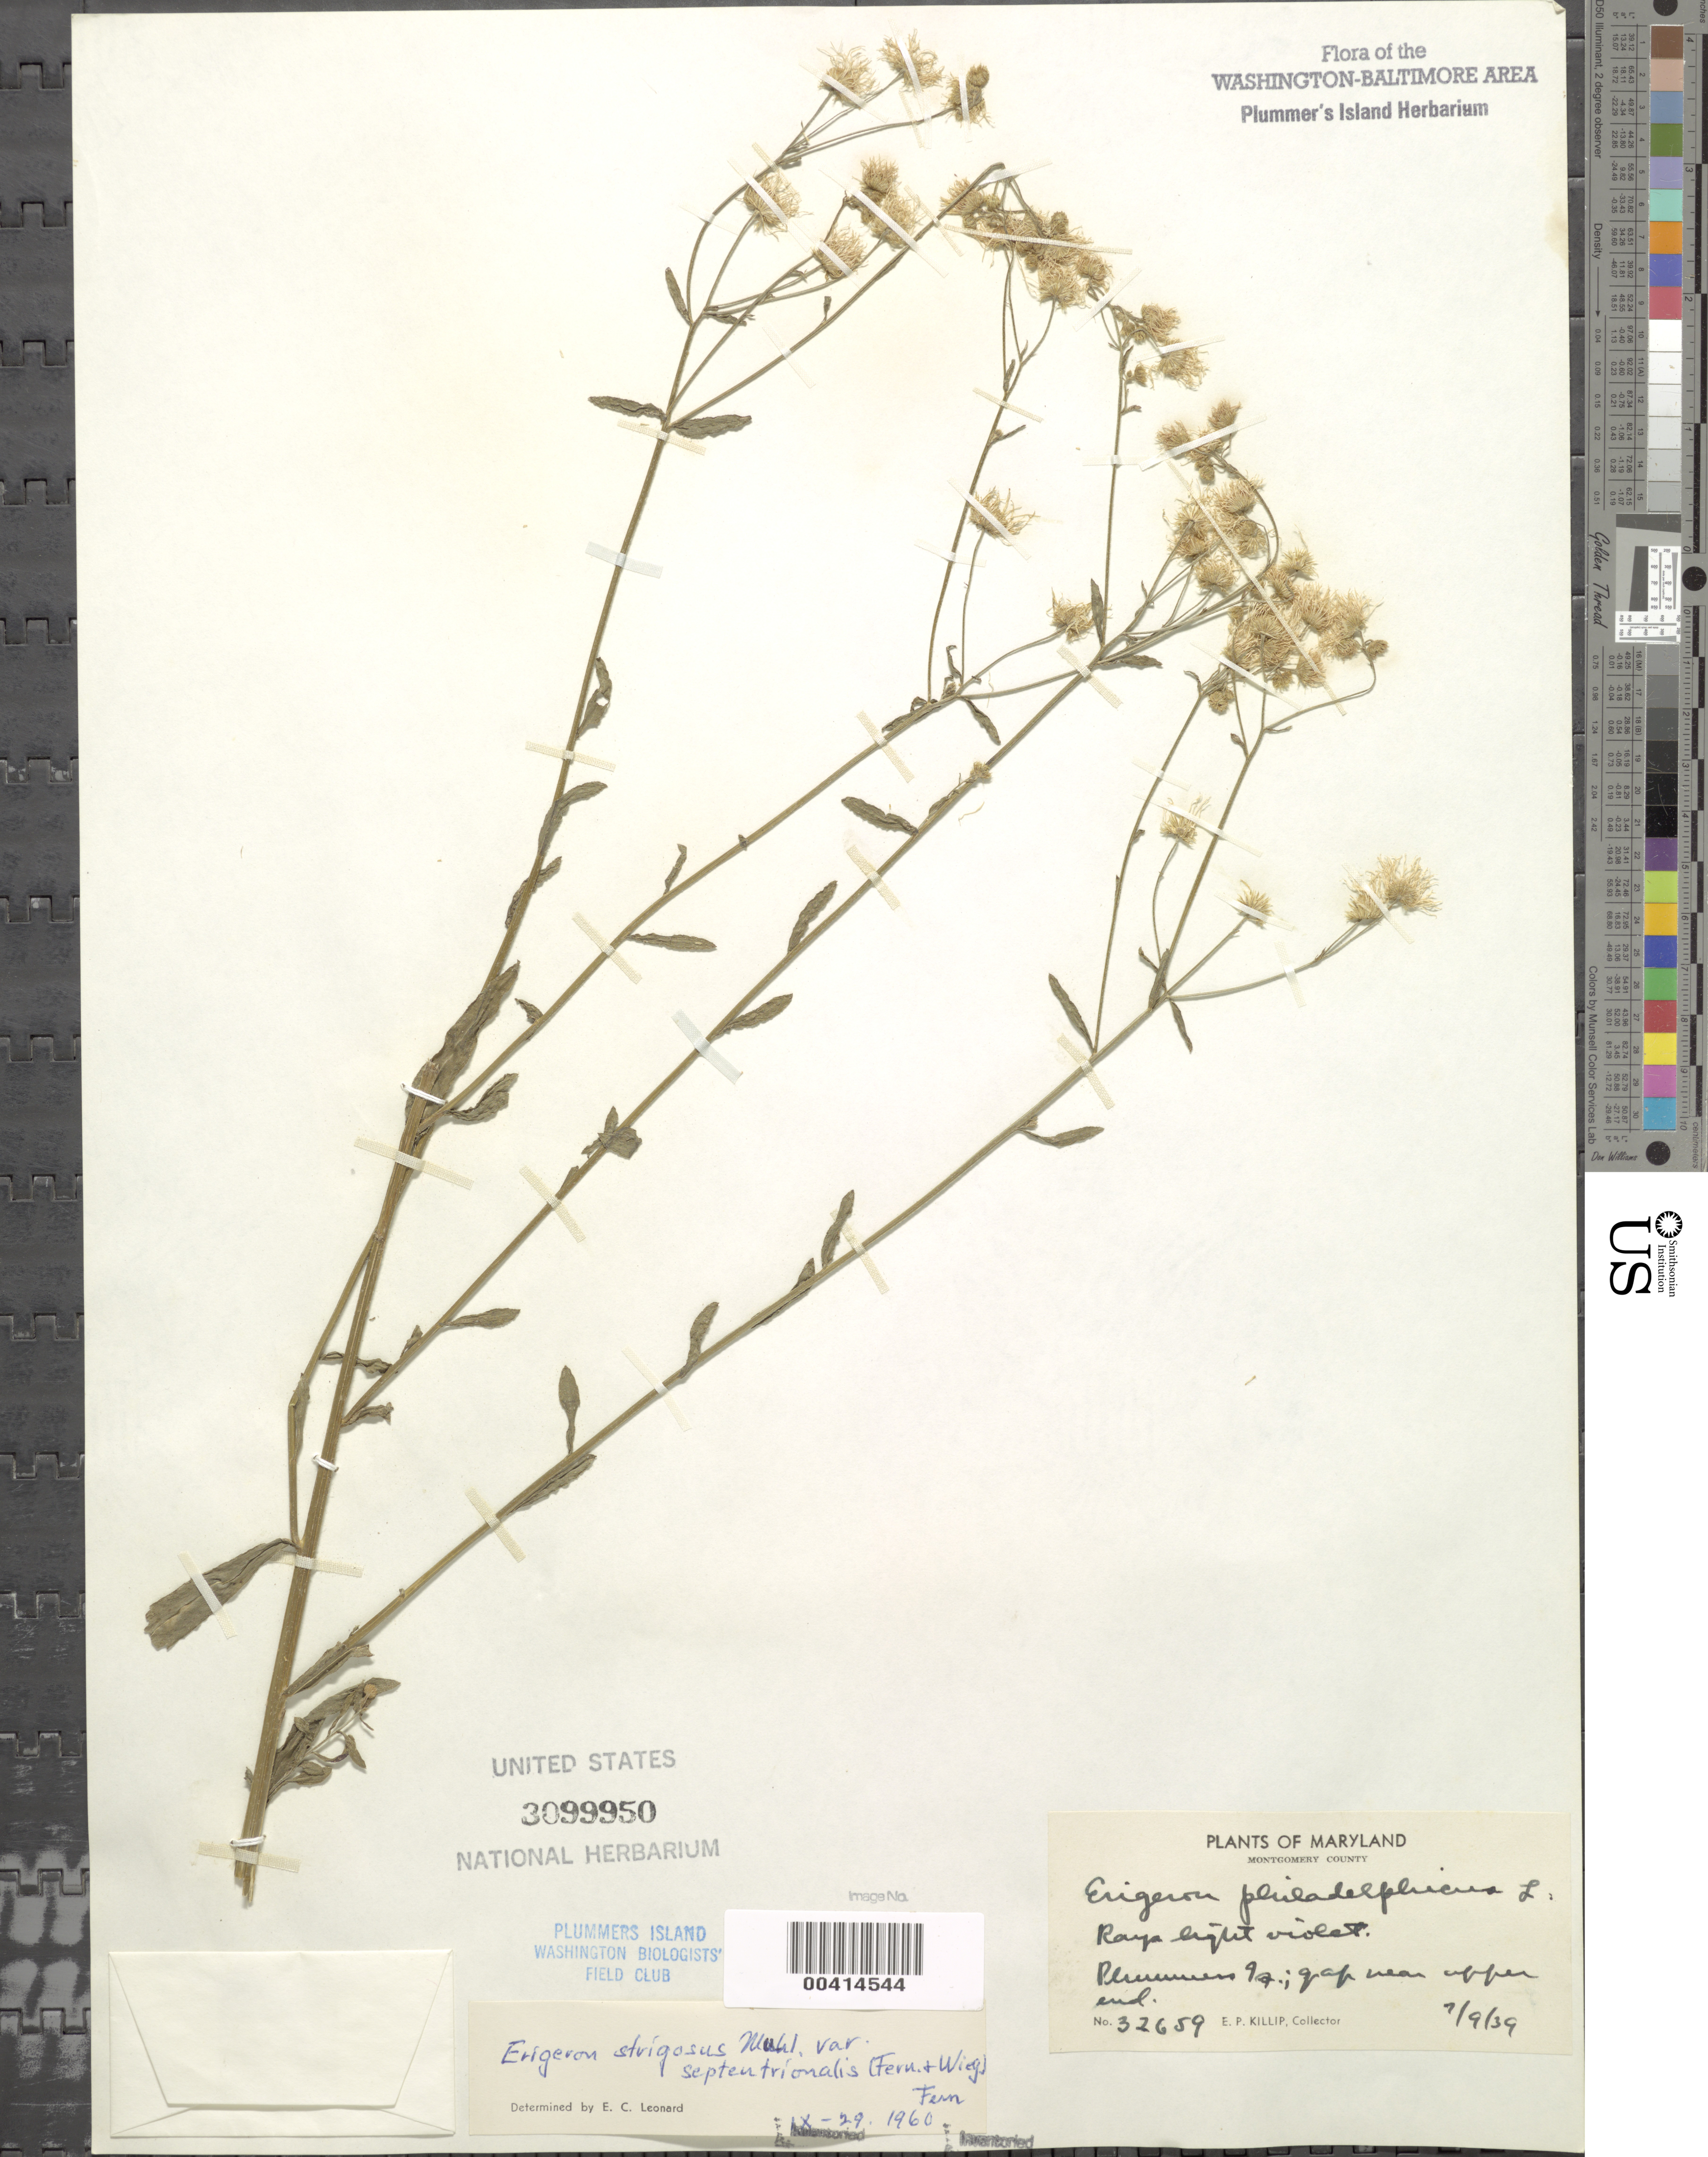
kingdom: Plantae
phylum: Tracheophyta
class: Magnoliopsida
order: Asterales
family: Asteraceae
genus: Erigeron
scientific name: Erigeron strigosus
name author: Muhl. ex Willd.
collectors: E. P. Killip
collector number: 32659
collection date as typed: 09 Jul 1939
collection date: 1939-07-09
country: United States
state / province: Maryland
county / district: Montgomery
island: Plummers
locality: Plummer's Island; Gap near Upper end C. & O. Canal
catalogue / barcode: US 3099950